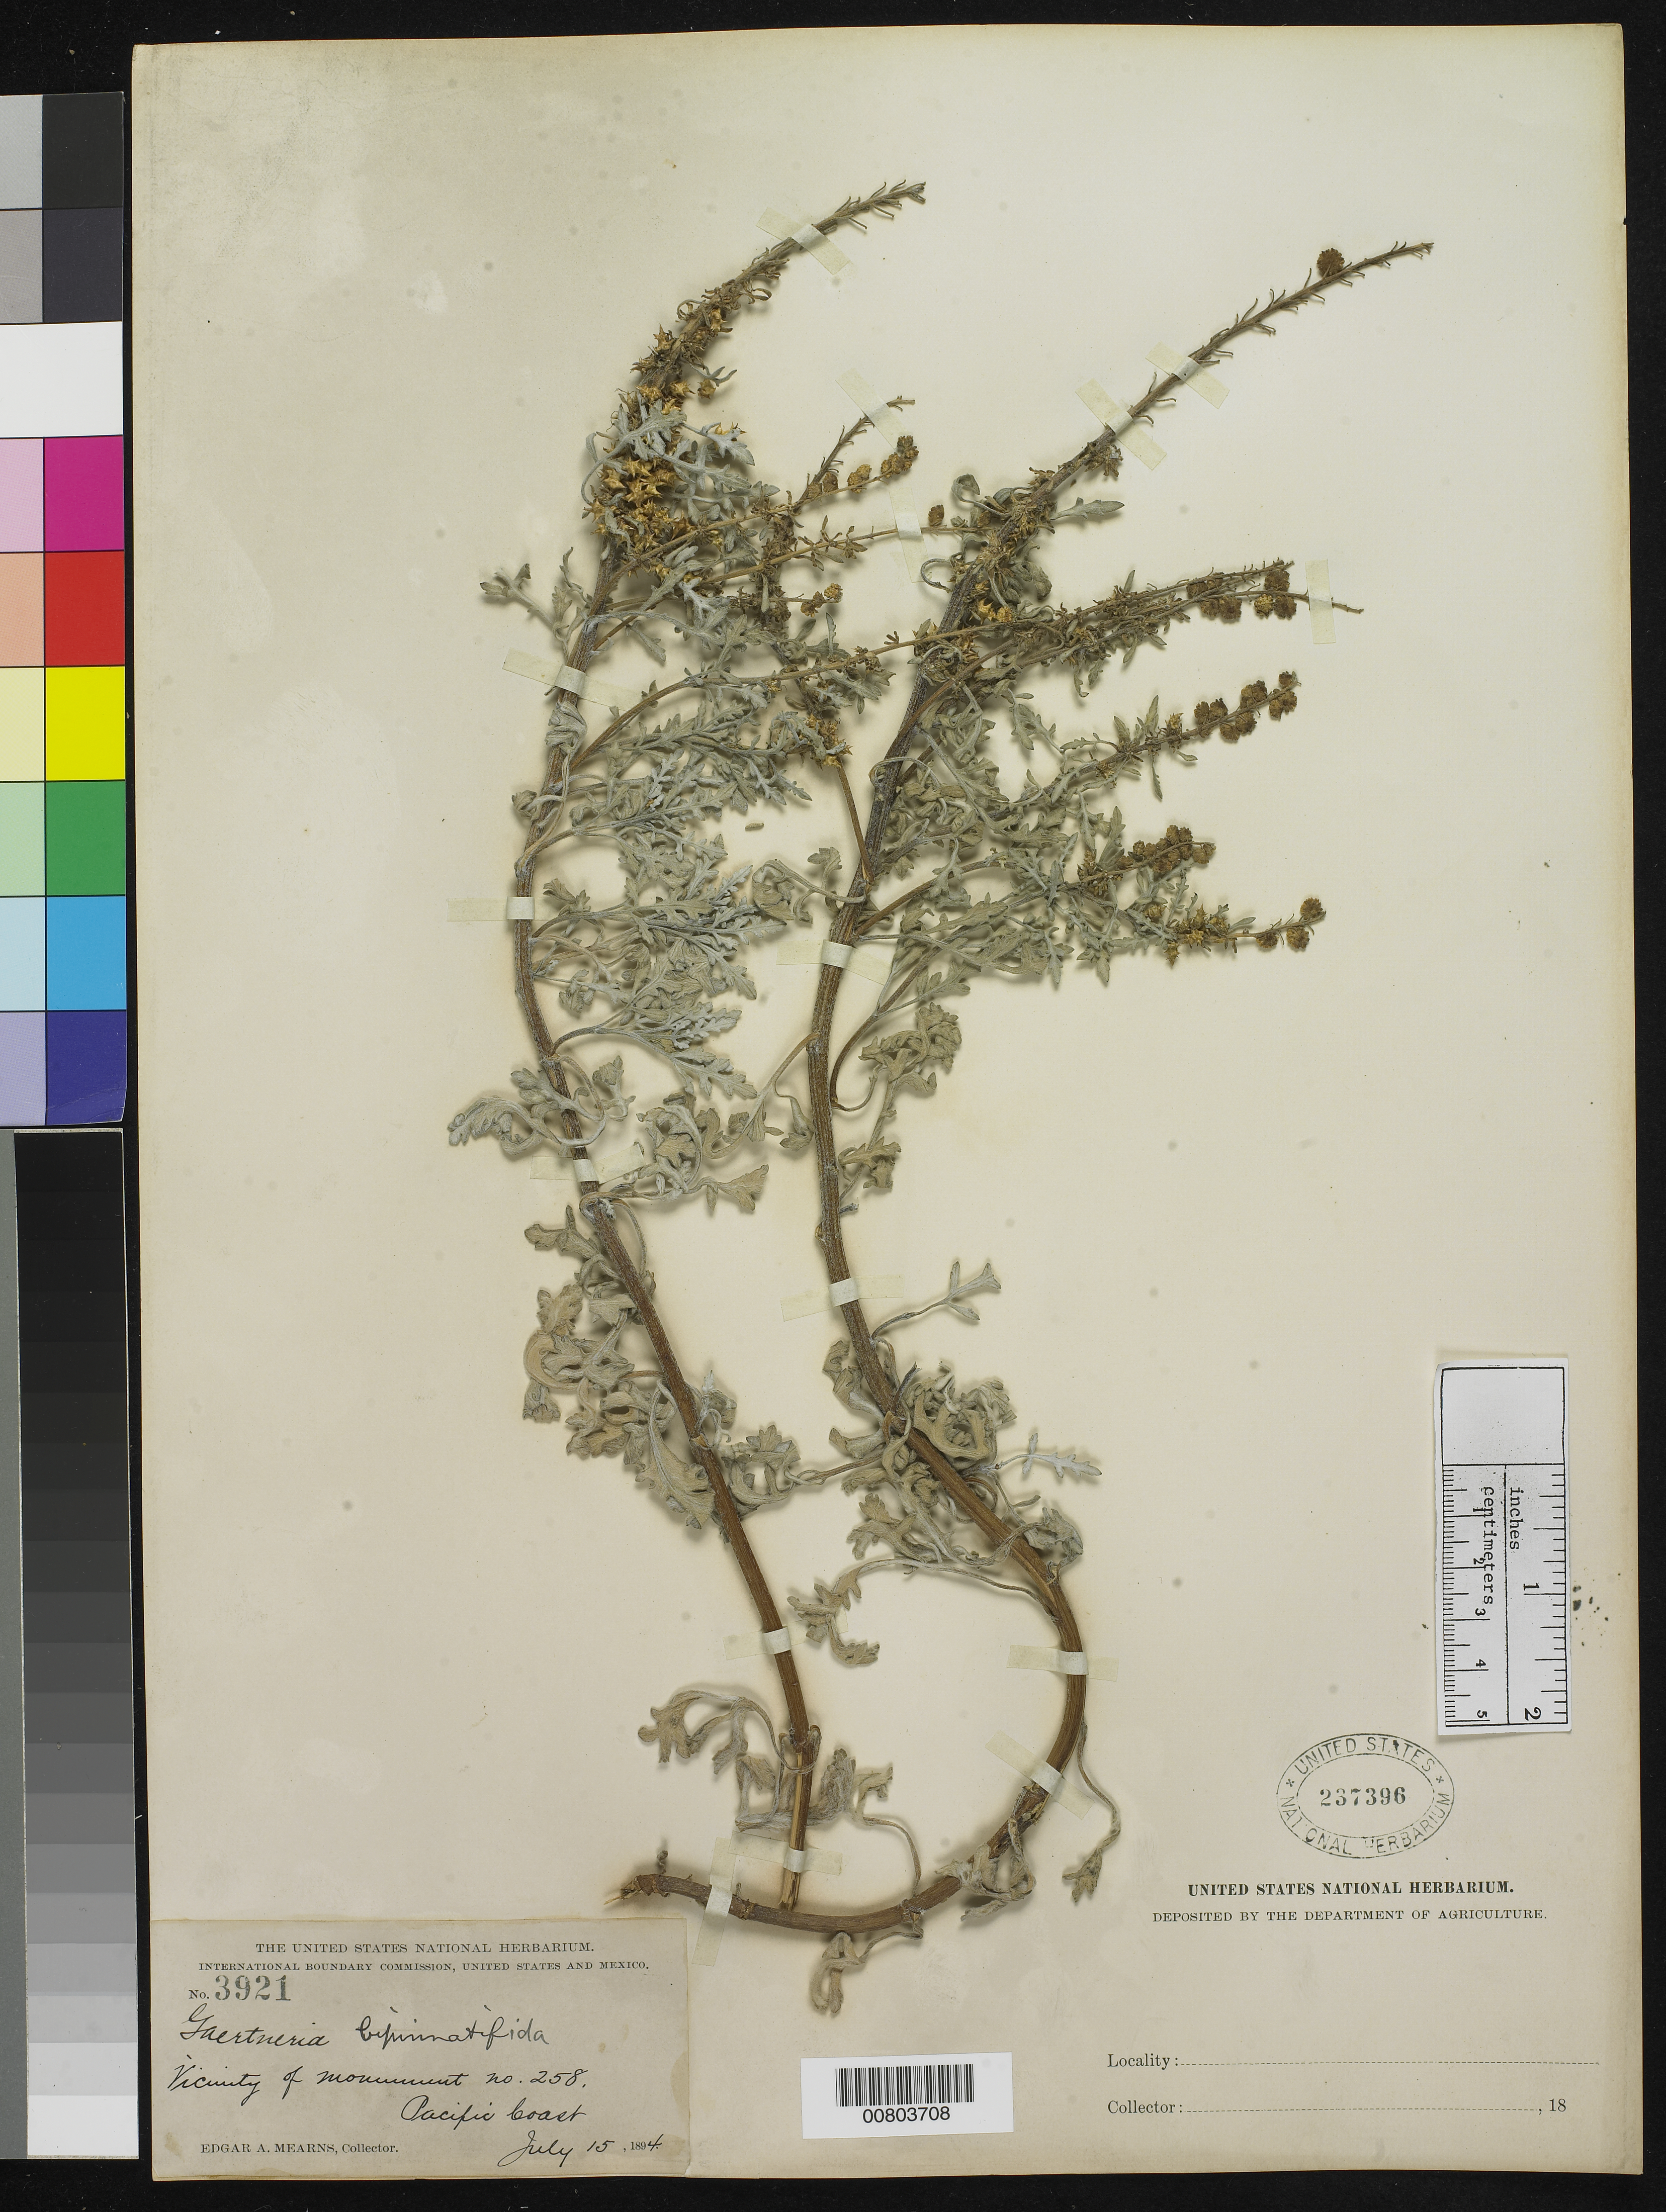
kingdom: Plantae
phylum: Tracheophyta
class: Magnoliopsida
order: Asterales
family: Asteraceae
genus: Ambrosia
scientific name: Ambrosia bipinnatifida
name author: Greene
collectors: E. A. Mearns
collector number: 3921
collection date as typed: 15 Jul 1894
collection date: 1894-07-15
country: United States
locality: Vicinity of monument no. 258. Pacific Coast.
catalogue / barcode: US 237396